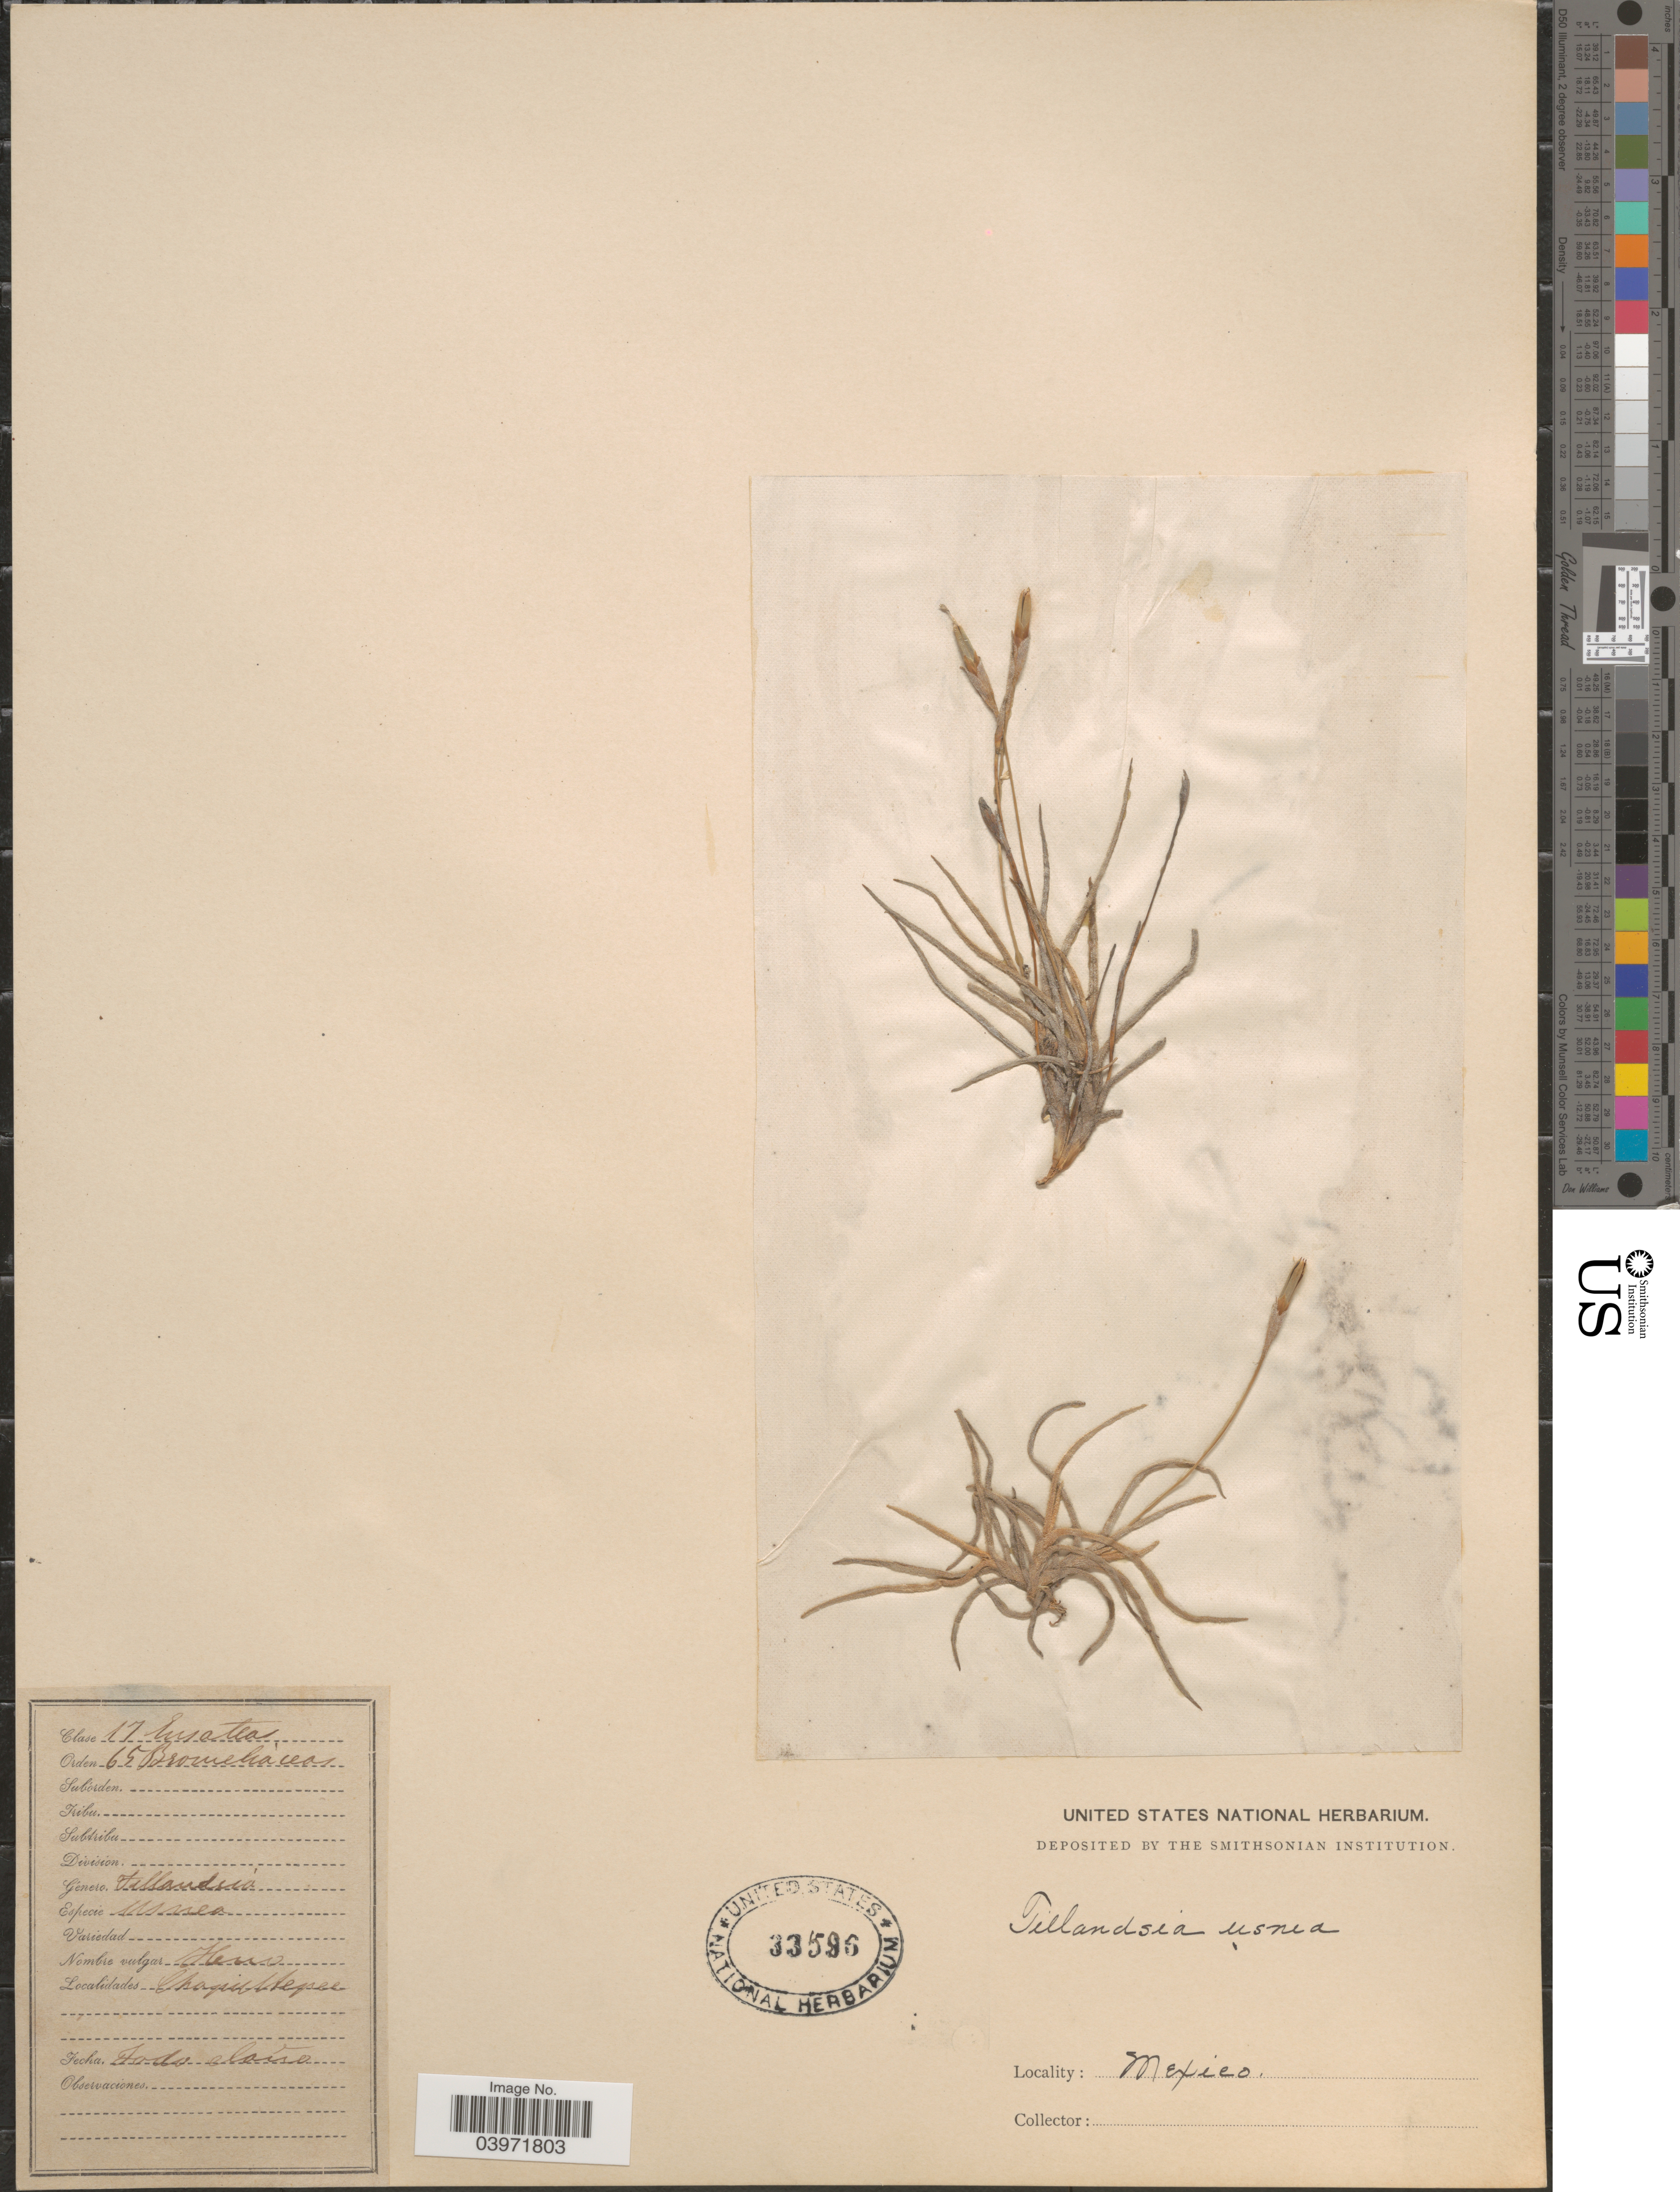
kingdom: Plantae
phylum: Tracheophyta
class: Liliopsida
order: Poales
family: Bromeliaceae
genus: Tillandsia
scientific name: Tillandsia recurvata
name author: L.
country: Mexico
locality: Chapultepec.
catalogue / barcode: US 33595